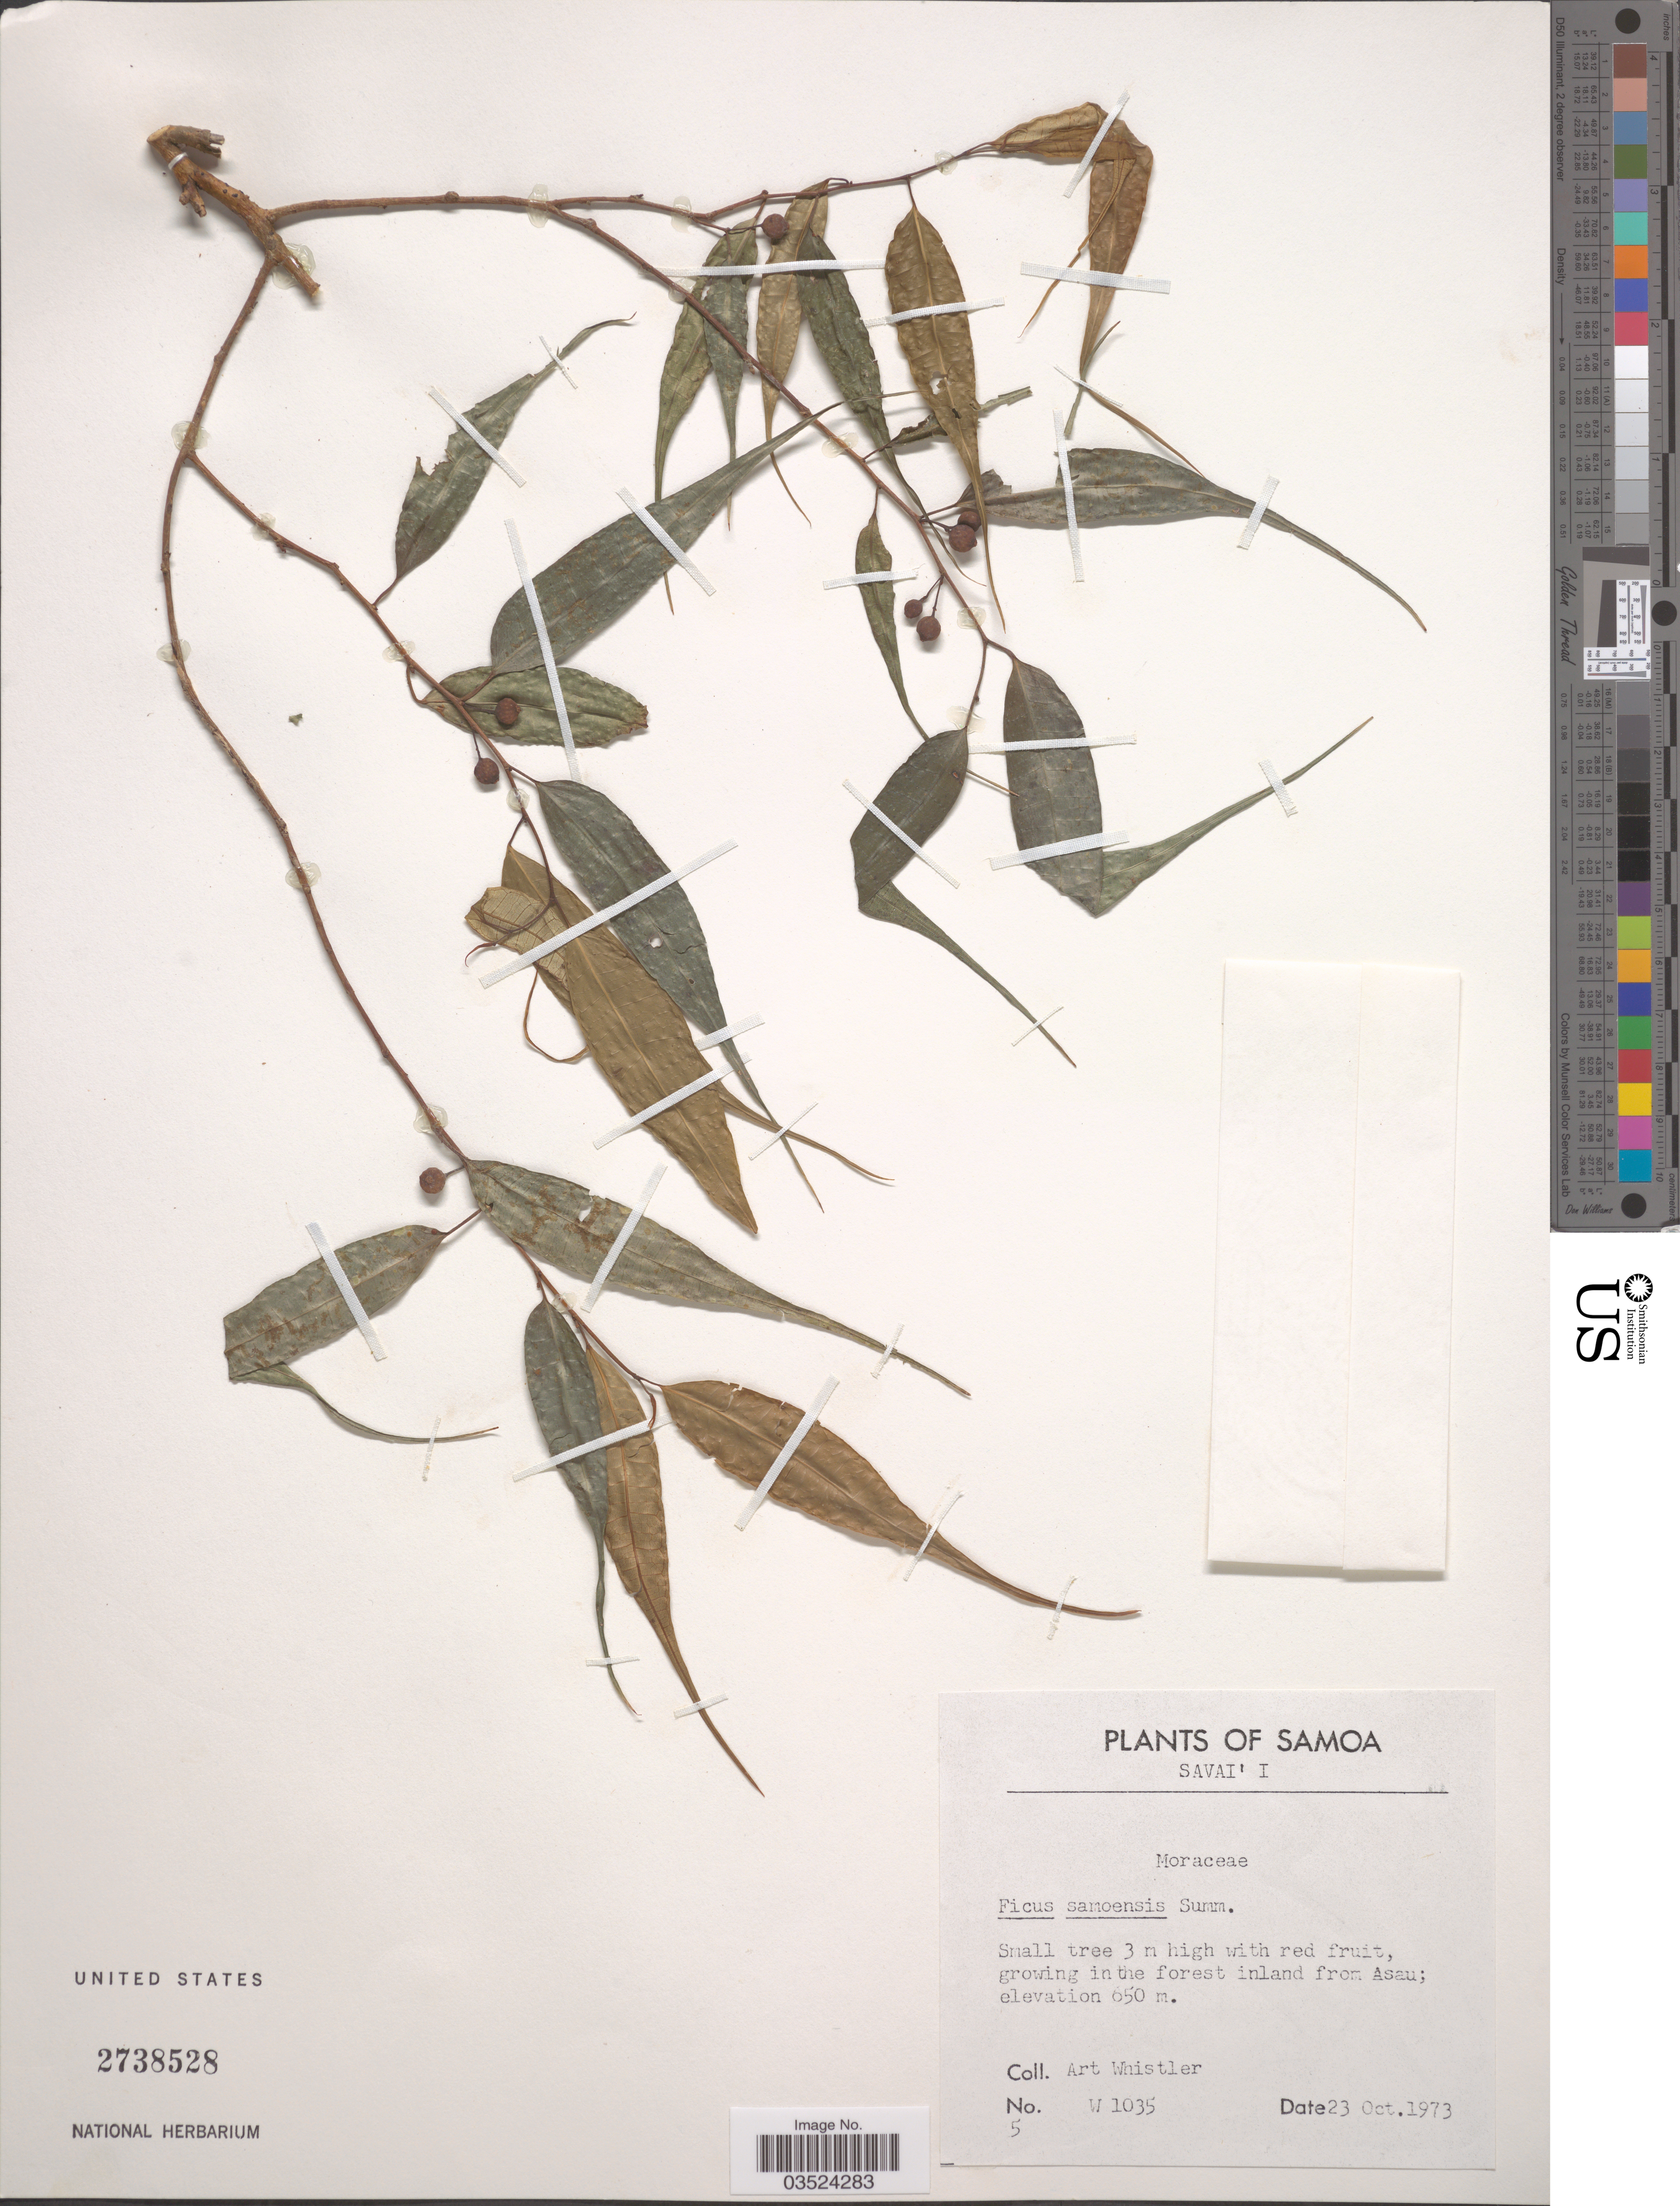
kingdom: Plantae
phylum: Tracheophyta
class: Magnoliopsida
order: Rosales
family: Moraceae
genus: Ficus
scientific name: Ficus samoensis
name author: Summerh.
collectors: A. Whistler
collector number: W 1035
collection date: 1973-10-23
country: Samoa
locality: Samoa. Savai'i. Growing in the forest inland from Asau.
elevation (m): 650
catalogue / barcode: US 2738528